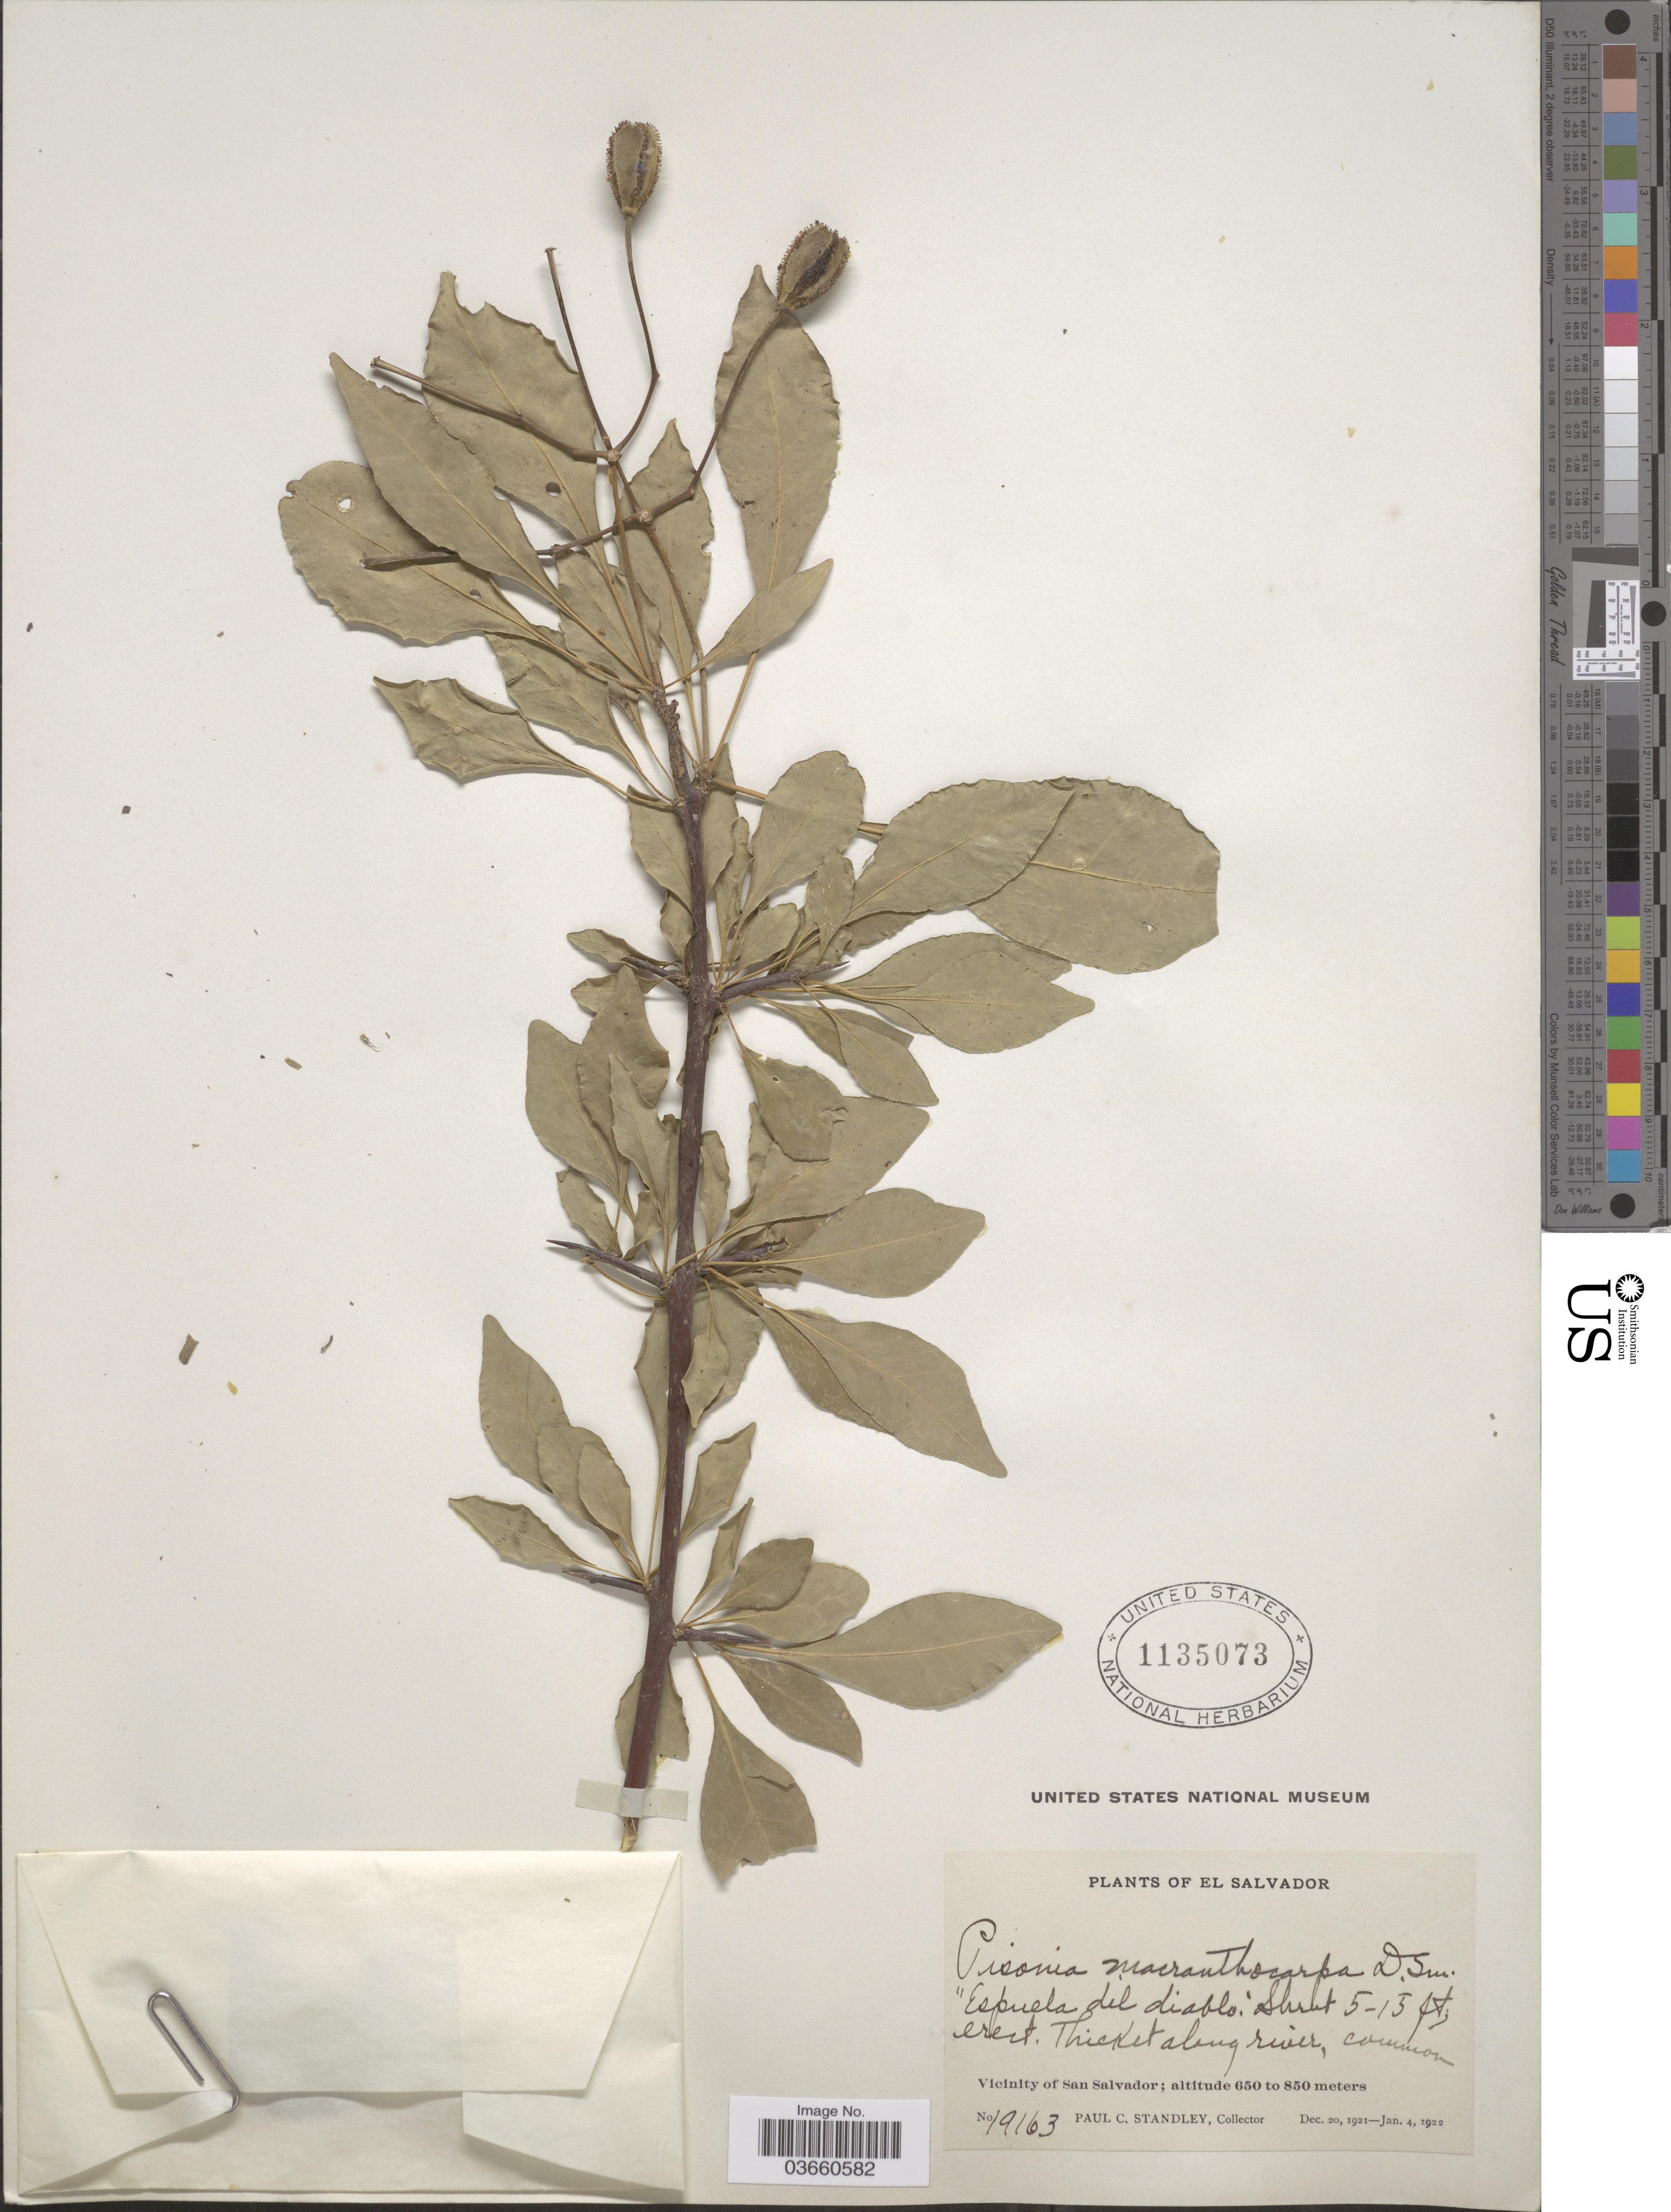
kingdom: Plantae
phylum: Tracheophyta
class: Magnoliopsida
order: Caryophyllales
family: Nyctaginaceae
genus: Pisonia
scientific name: Pisonia macranthocarpa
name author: (Donn. Sm.) Donn. Sm.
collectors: P. C. Standley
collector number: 19163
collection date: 1921-12-20/1922-01-04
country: El Salvador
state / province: San Salvador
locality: Vicinity of San Salvador.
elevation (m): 650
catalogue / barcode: US 1135073